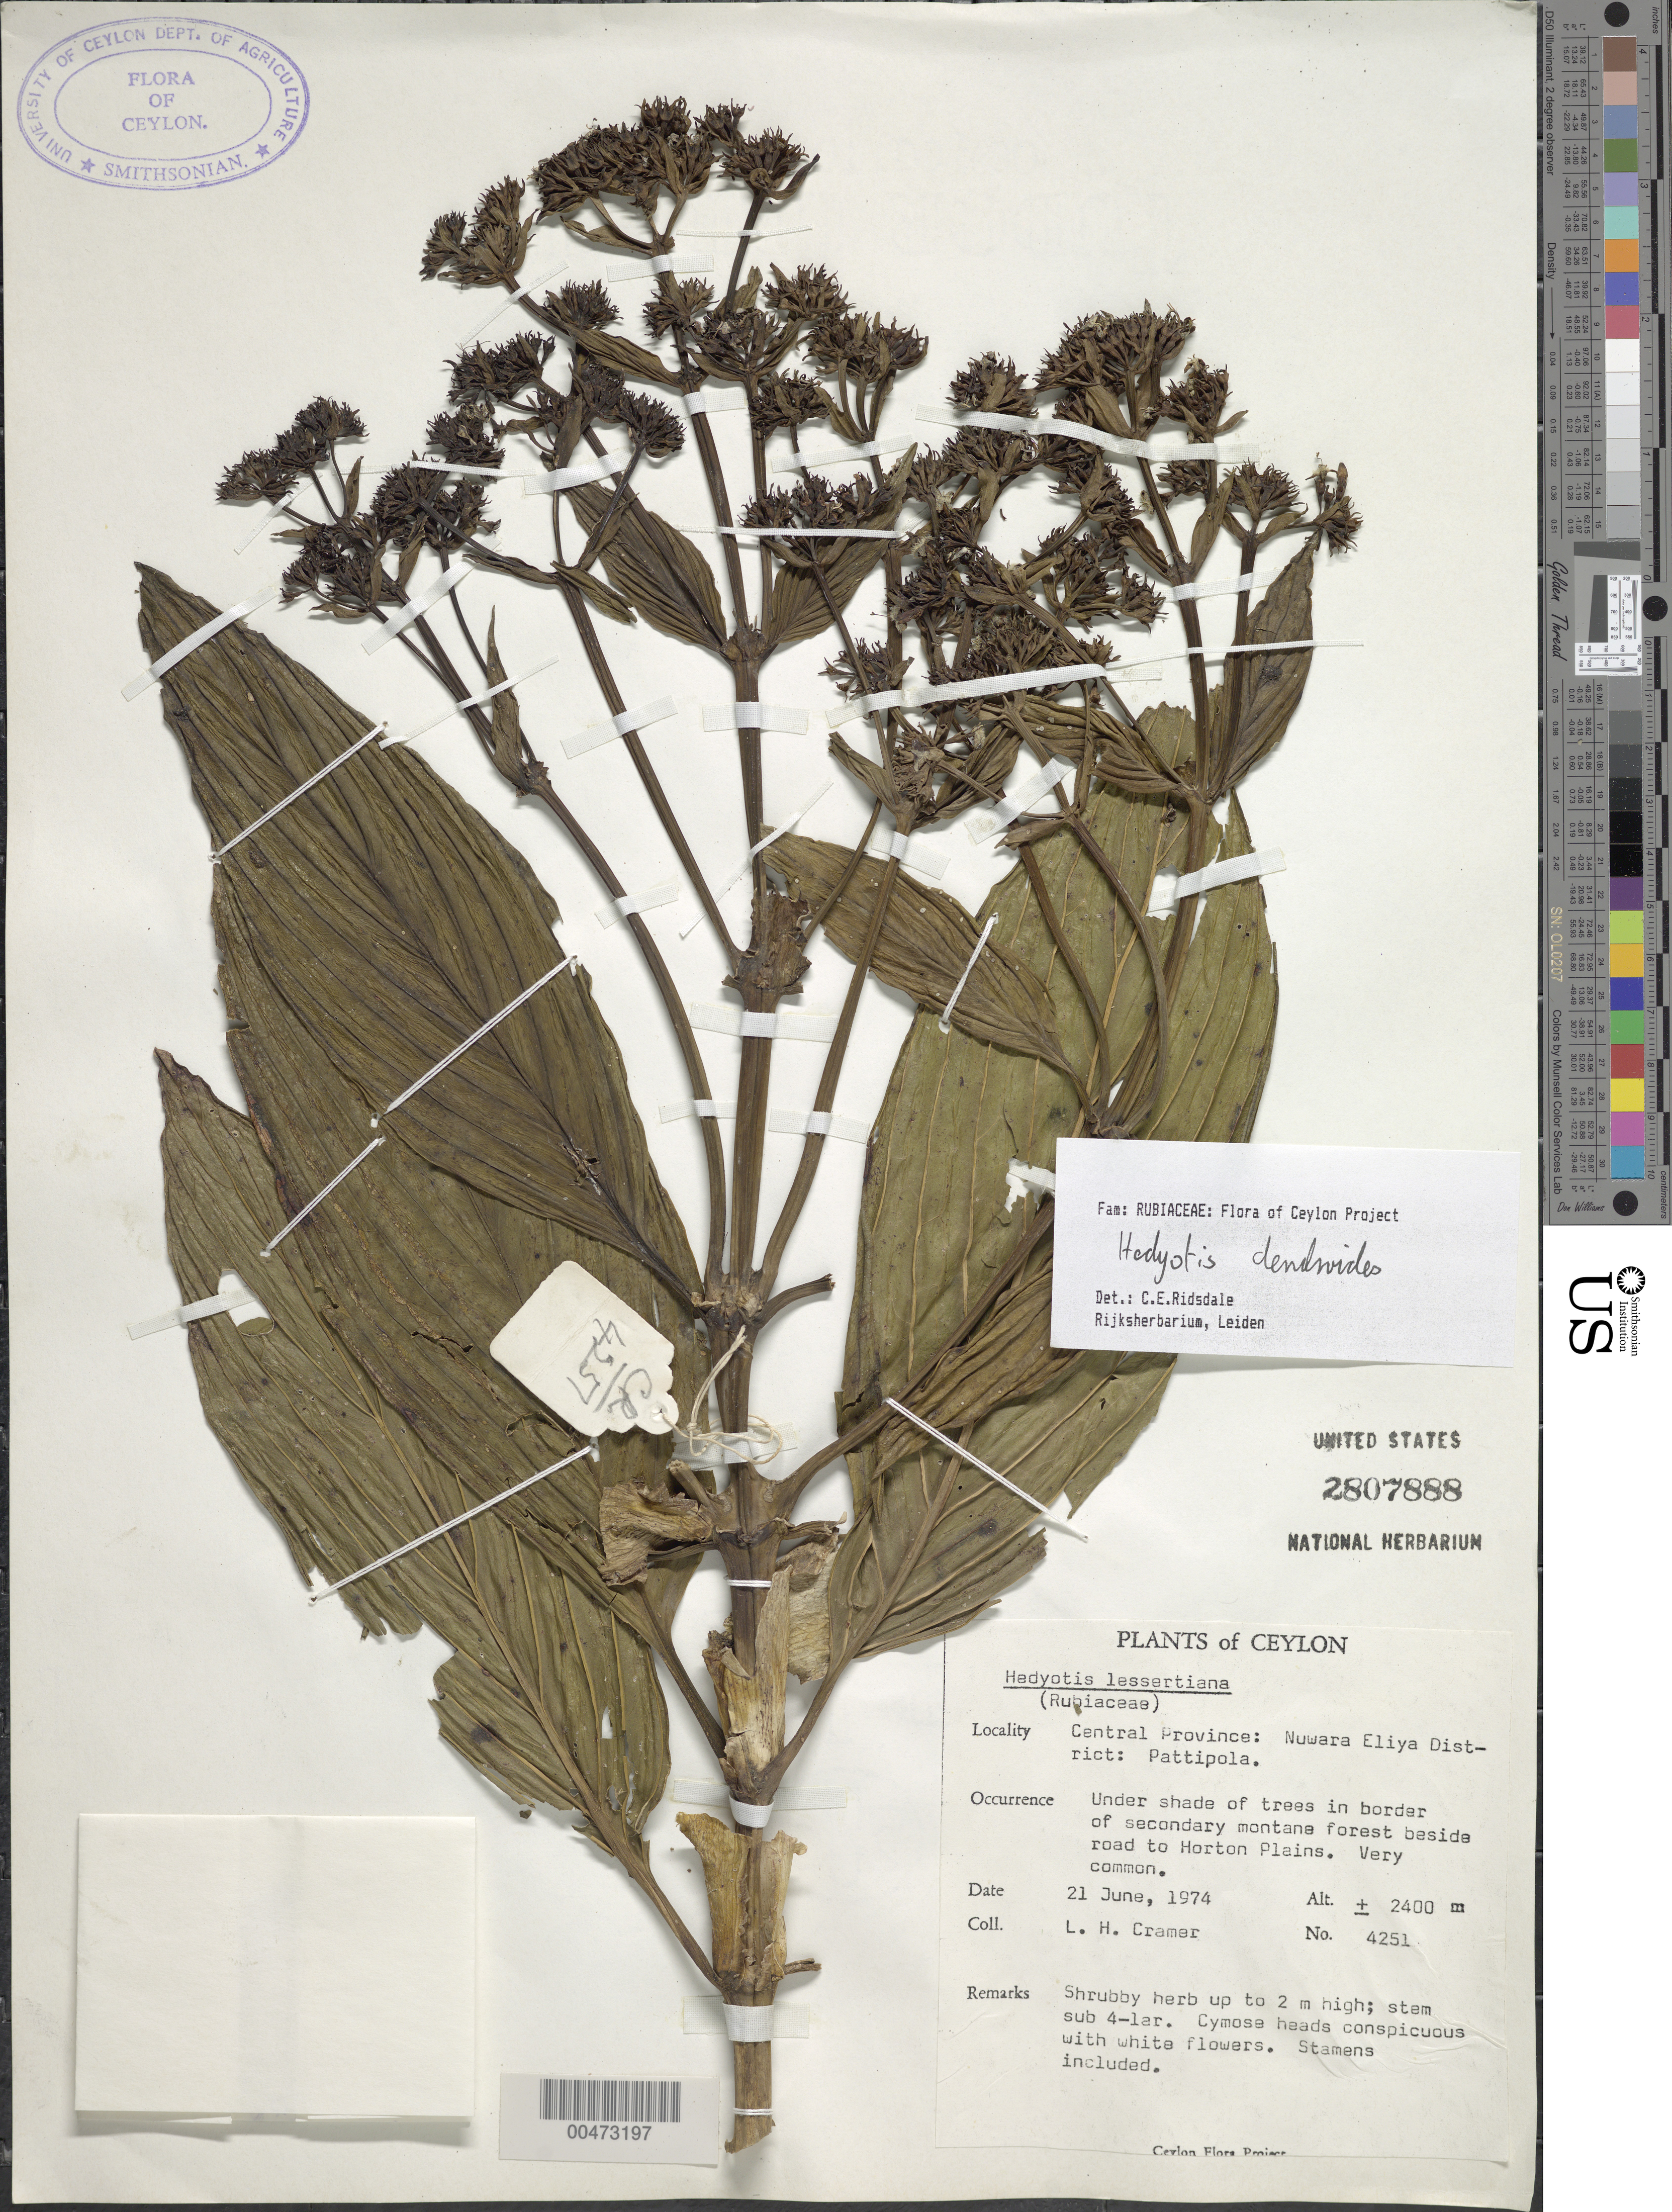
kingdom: Plantae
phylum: Tracheophyta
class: Magnoliopsida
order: Gentianales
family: Rubiaceae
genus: Hedyotis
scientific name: Hedyotis dendroides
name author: Alston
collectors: L. H. Cramer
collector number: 4251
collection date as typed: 21 Jun 1974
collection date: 1974-06-21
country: Sri Lanka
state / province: Central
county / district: Nuwara Eliya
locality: Pattipola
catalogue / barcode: US 2807888